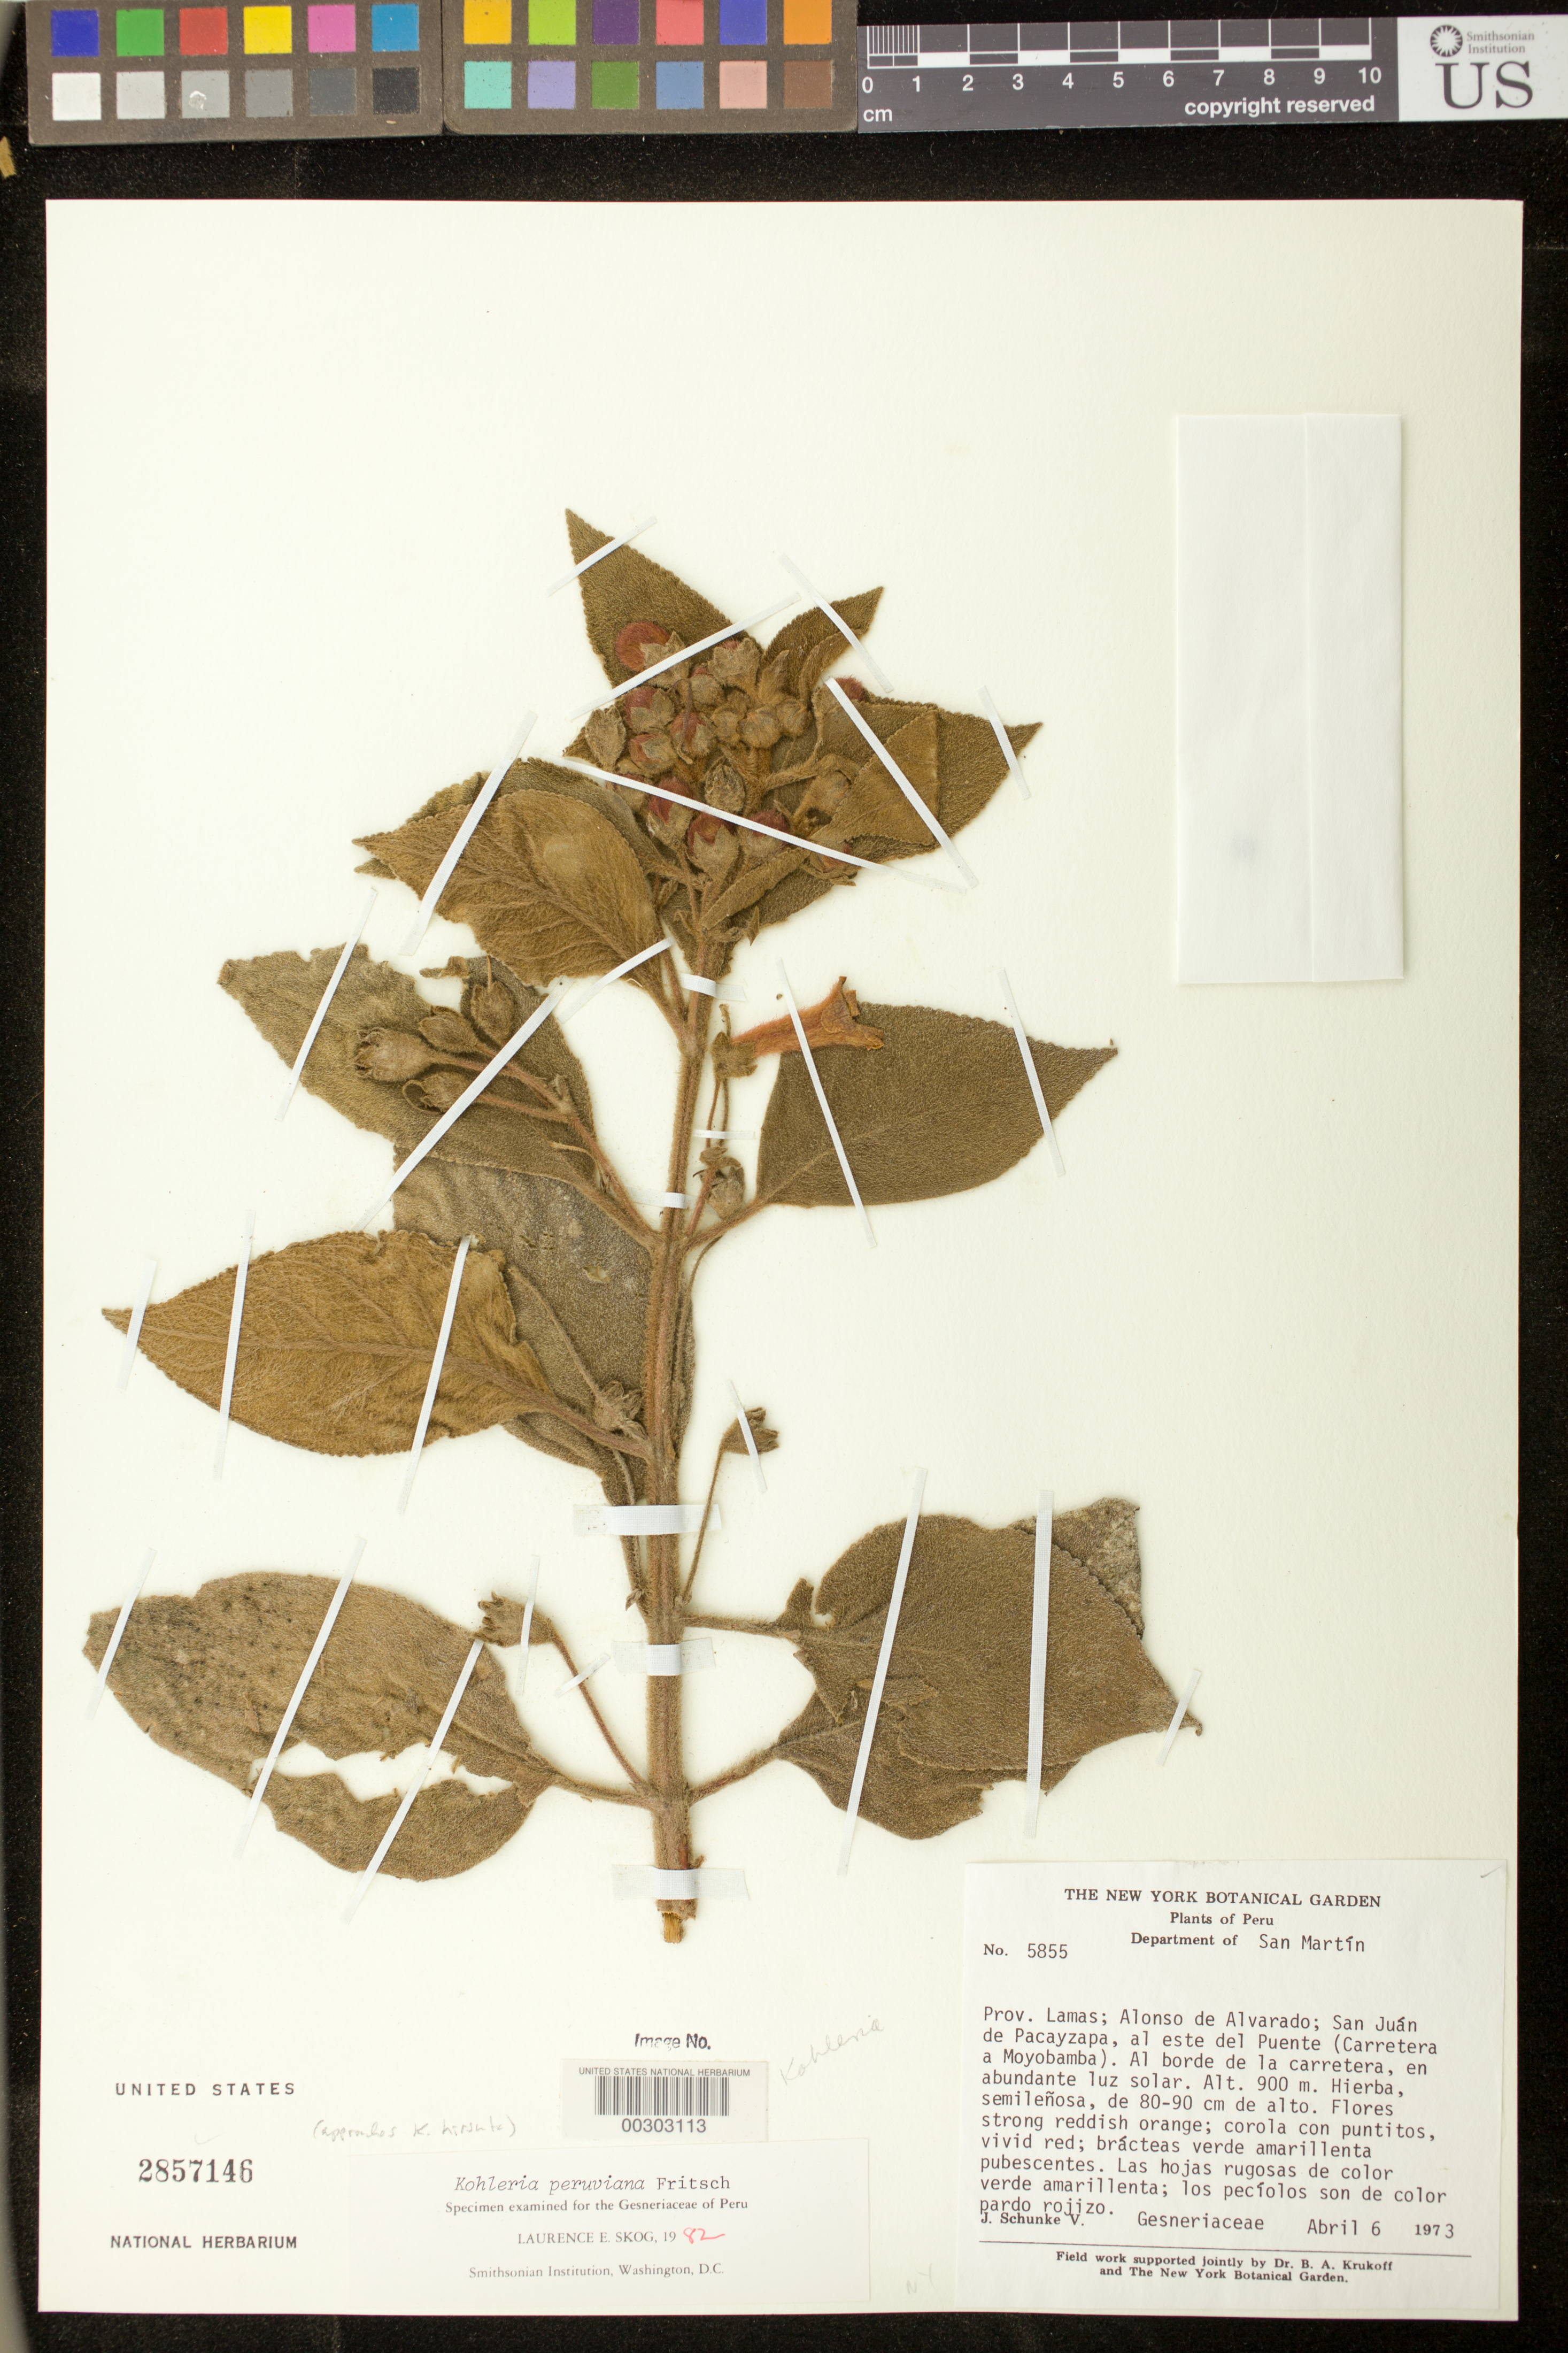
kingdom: Plantae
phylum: Tracheophyta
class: Magnoliopsida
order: Lamiales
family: Gesneriaceae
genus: Kohleria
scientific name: Kohleria peruviana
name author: Fritsch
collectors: J. Schunke Vigo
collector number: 5855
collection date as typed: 06 Apr 1973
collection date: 1973-04-06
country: Peru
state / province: San Martín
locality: Prov. Lamas; Alonso de Alvarado, San Juan de Pacayzapa, E of Puente (highway to Moyobamba)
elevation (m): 900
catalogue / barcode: US 2857146